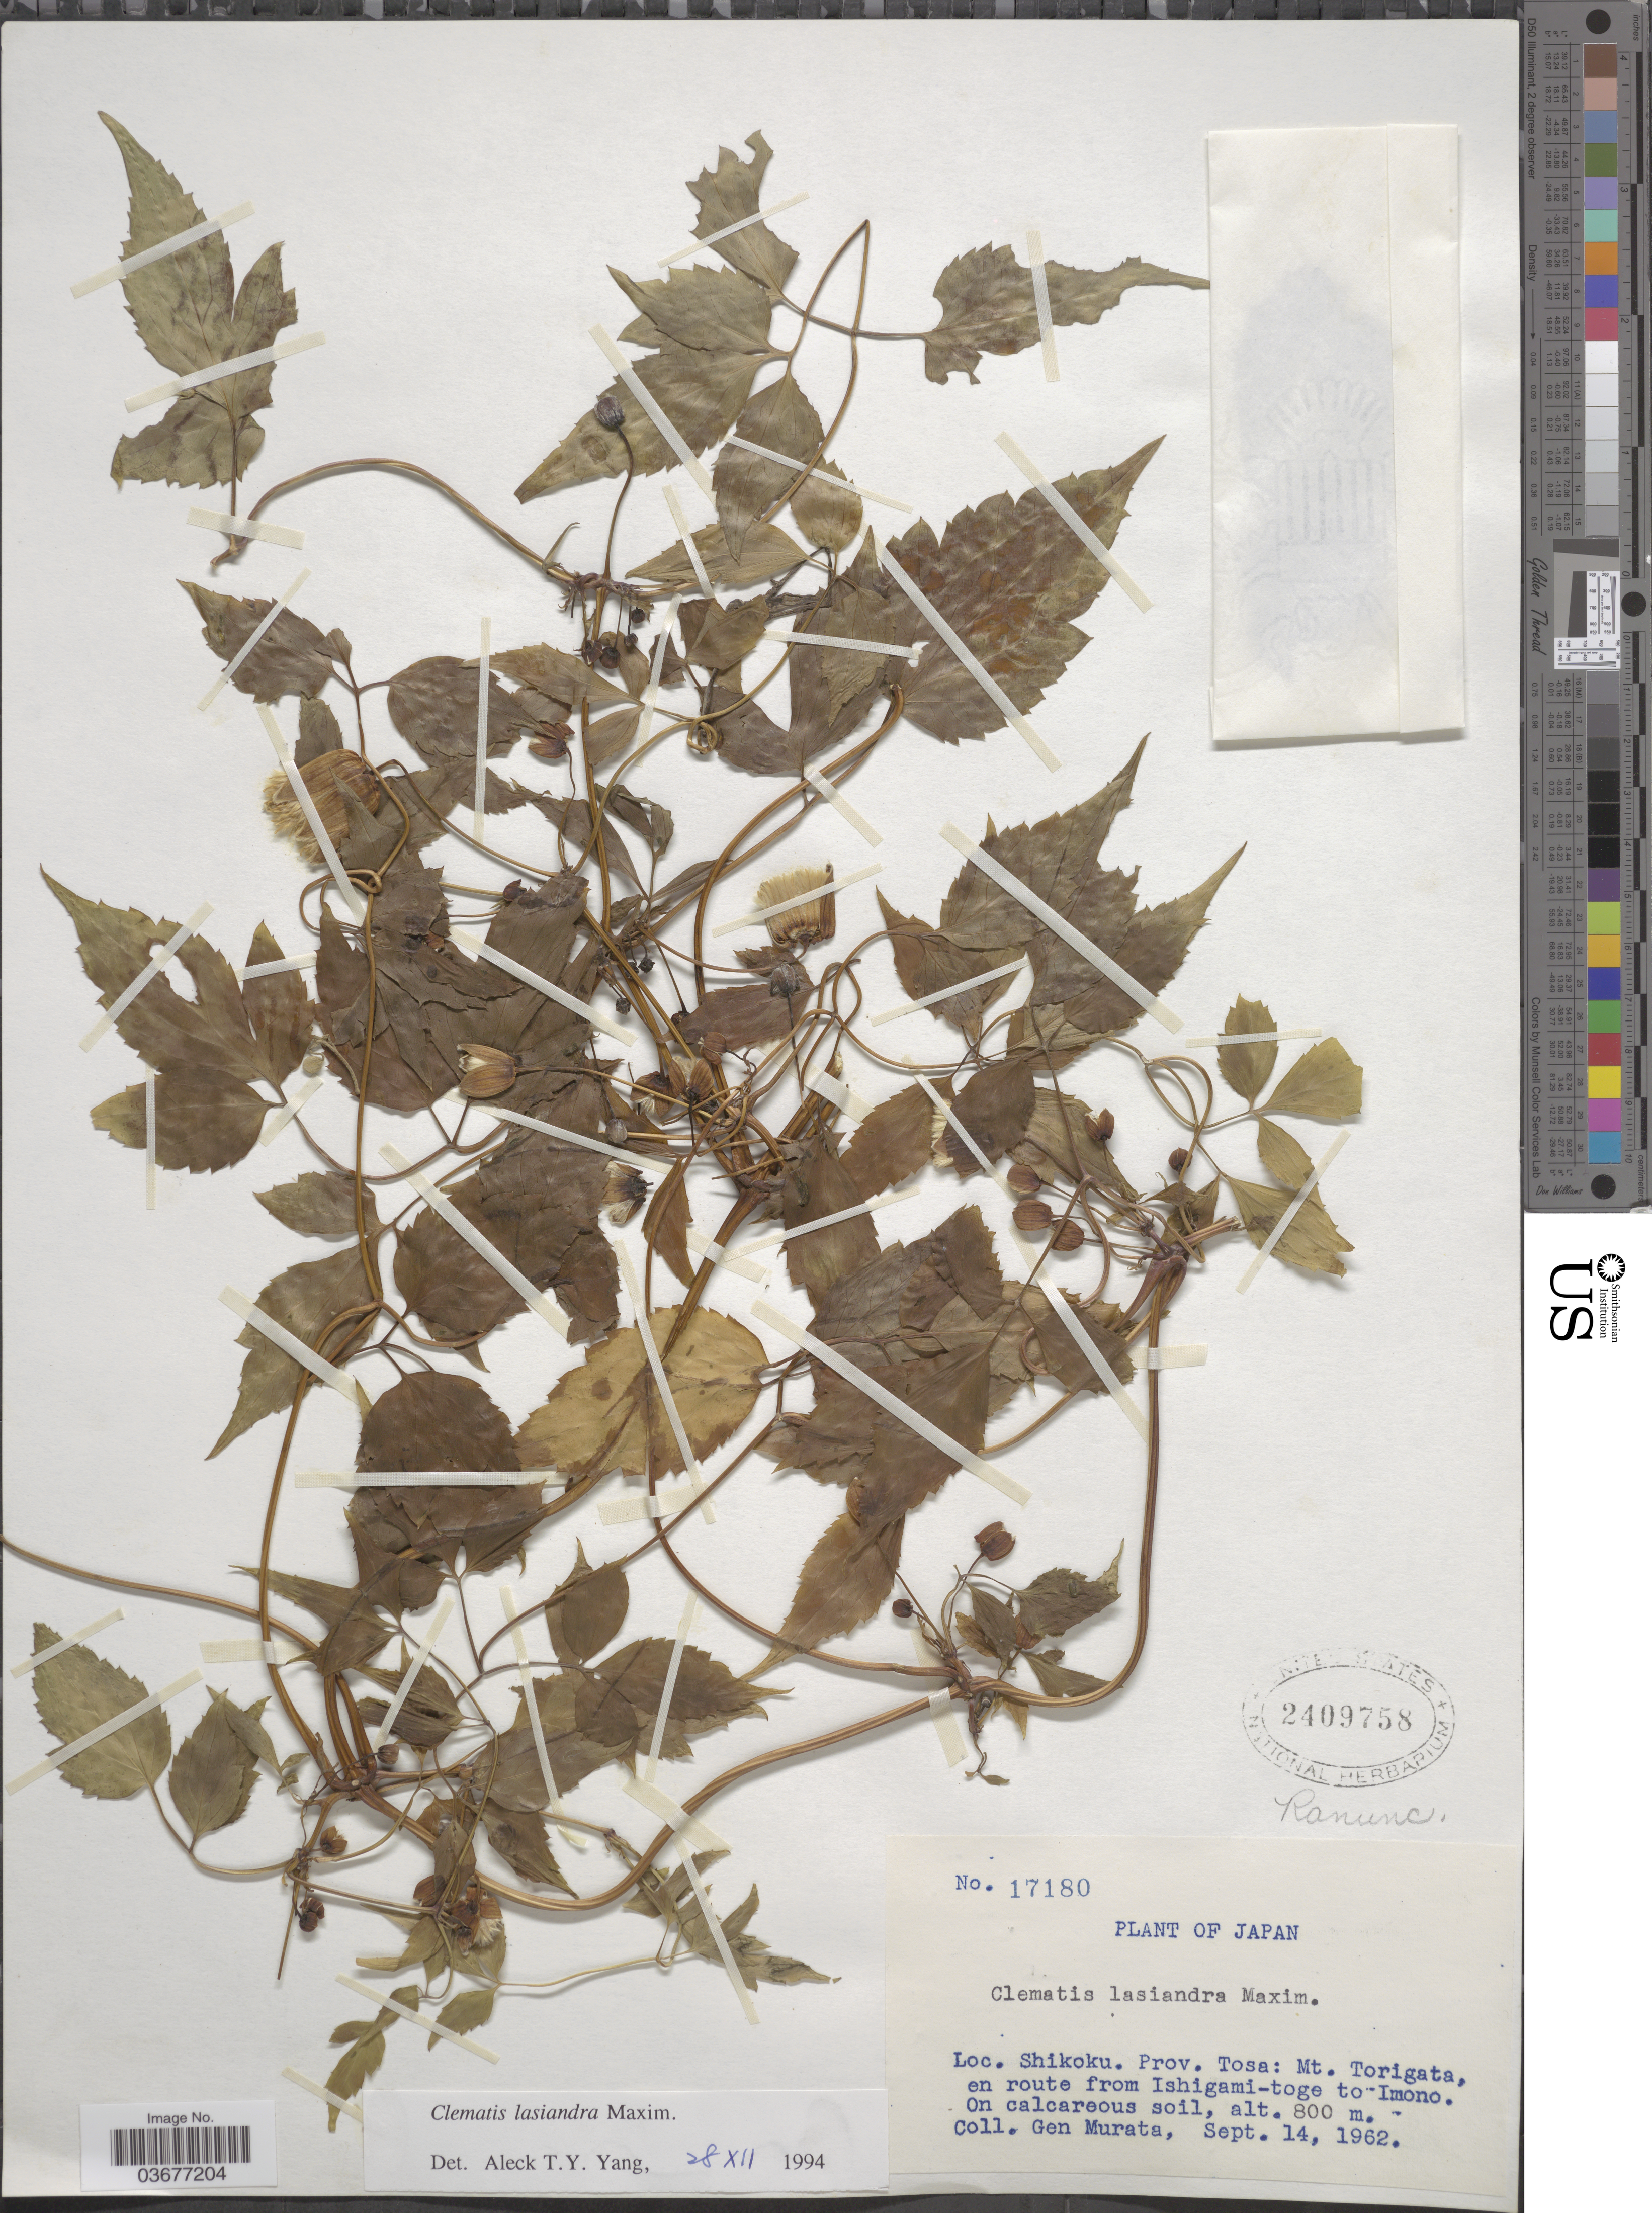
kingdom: Plantae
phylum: Tracheophyta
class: Magnoliopsida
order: Ranunculales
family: Ranunculaceae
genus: Clematis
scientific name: Clematis lasiandra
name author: Maxim.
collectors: G. Murata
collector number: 17180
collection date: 1962-09-14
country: Japan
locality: Shikoku. Prov. Tosa: Mt. Torigata, en route from Ishigami-toge to-Imono.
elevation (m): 800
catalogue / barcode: US 2409758